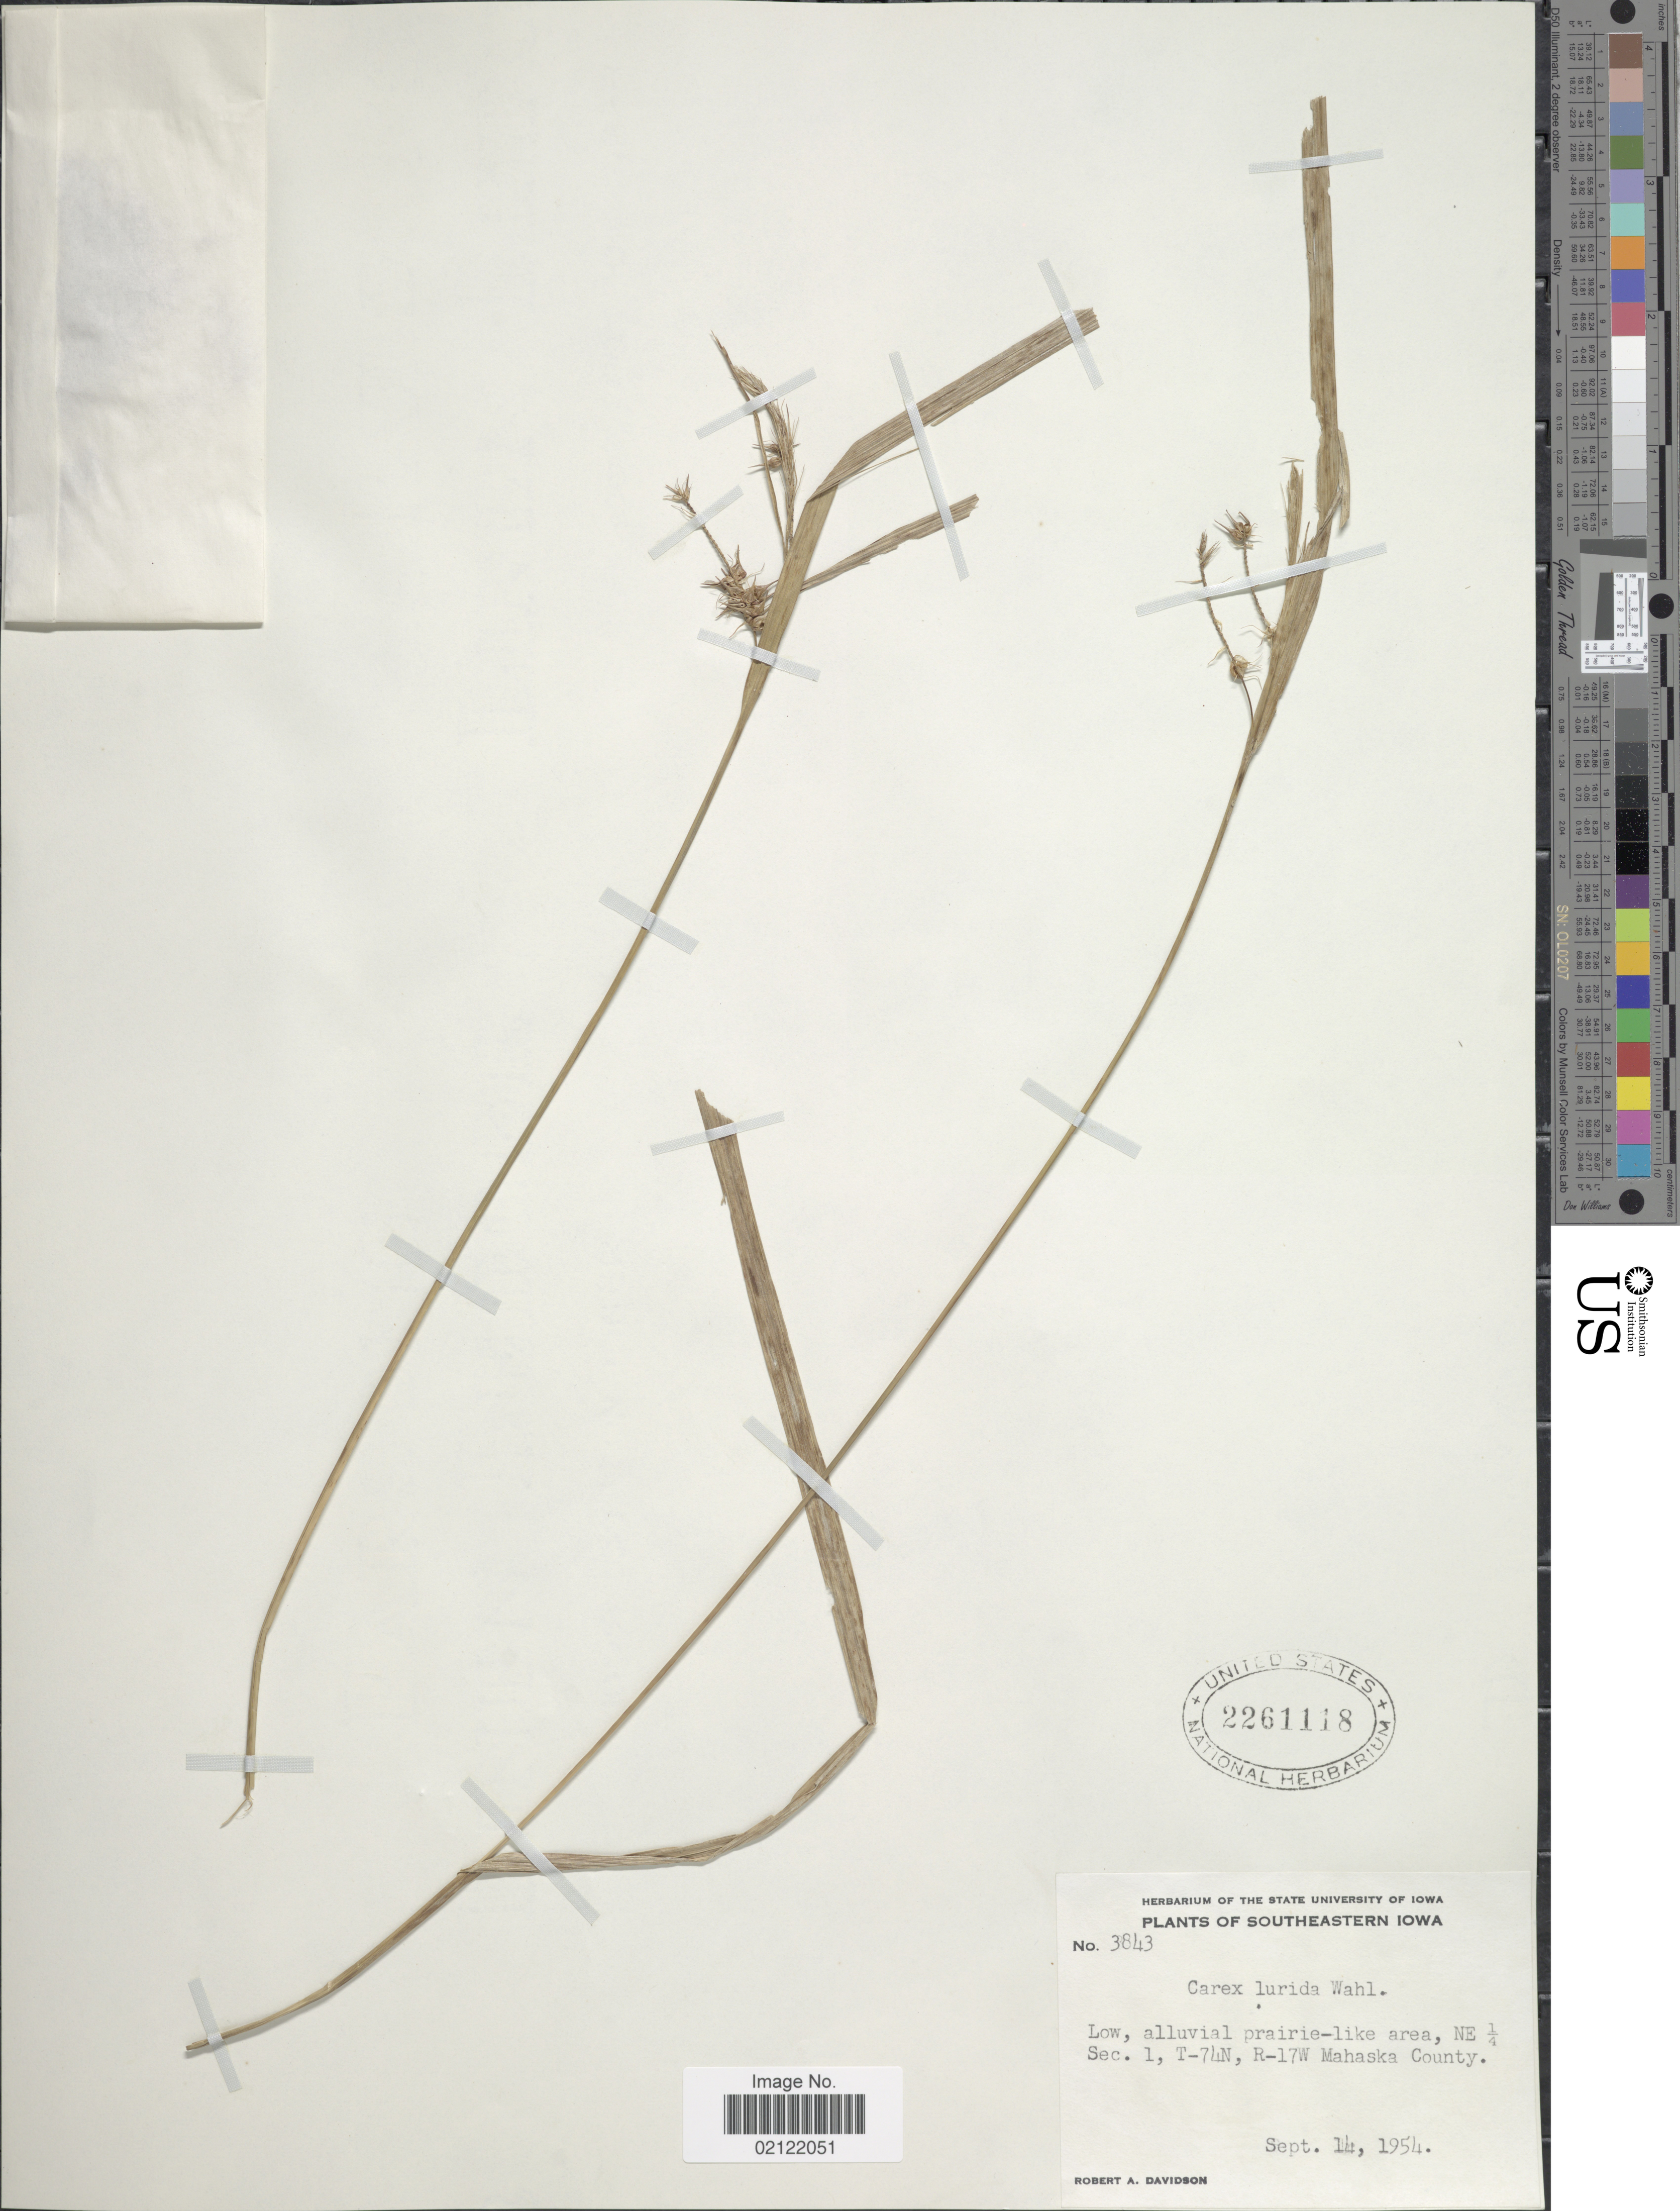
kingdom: Plantae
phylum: Tracheophyta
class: Liliopsida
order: Poales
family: Cyperaceae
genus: Carex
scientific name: Carex lurida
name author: Wahlenb.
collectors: R. A. Davidson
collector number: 3843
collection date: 1954-09-14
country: United States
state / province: Iowa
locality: Southeastern Iowa. Low, alluvial prairie-like area, NE ¼ Sec. 1, T-74N, R-17W Mahaska County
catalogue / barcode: US 2261118